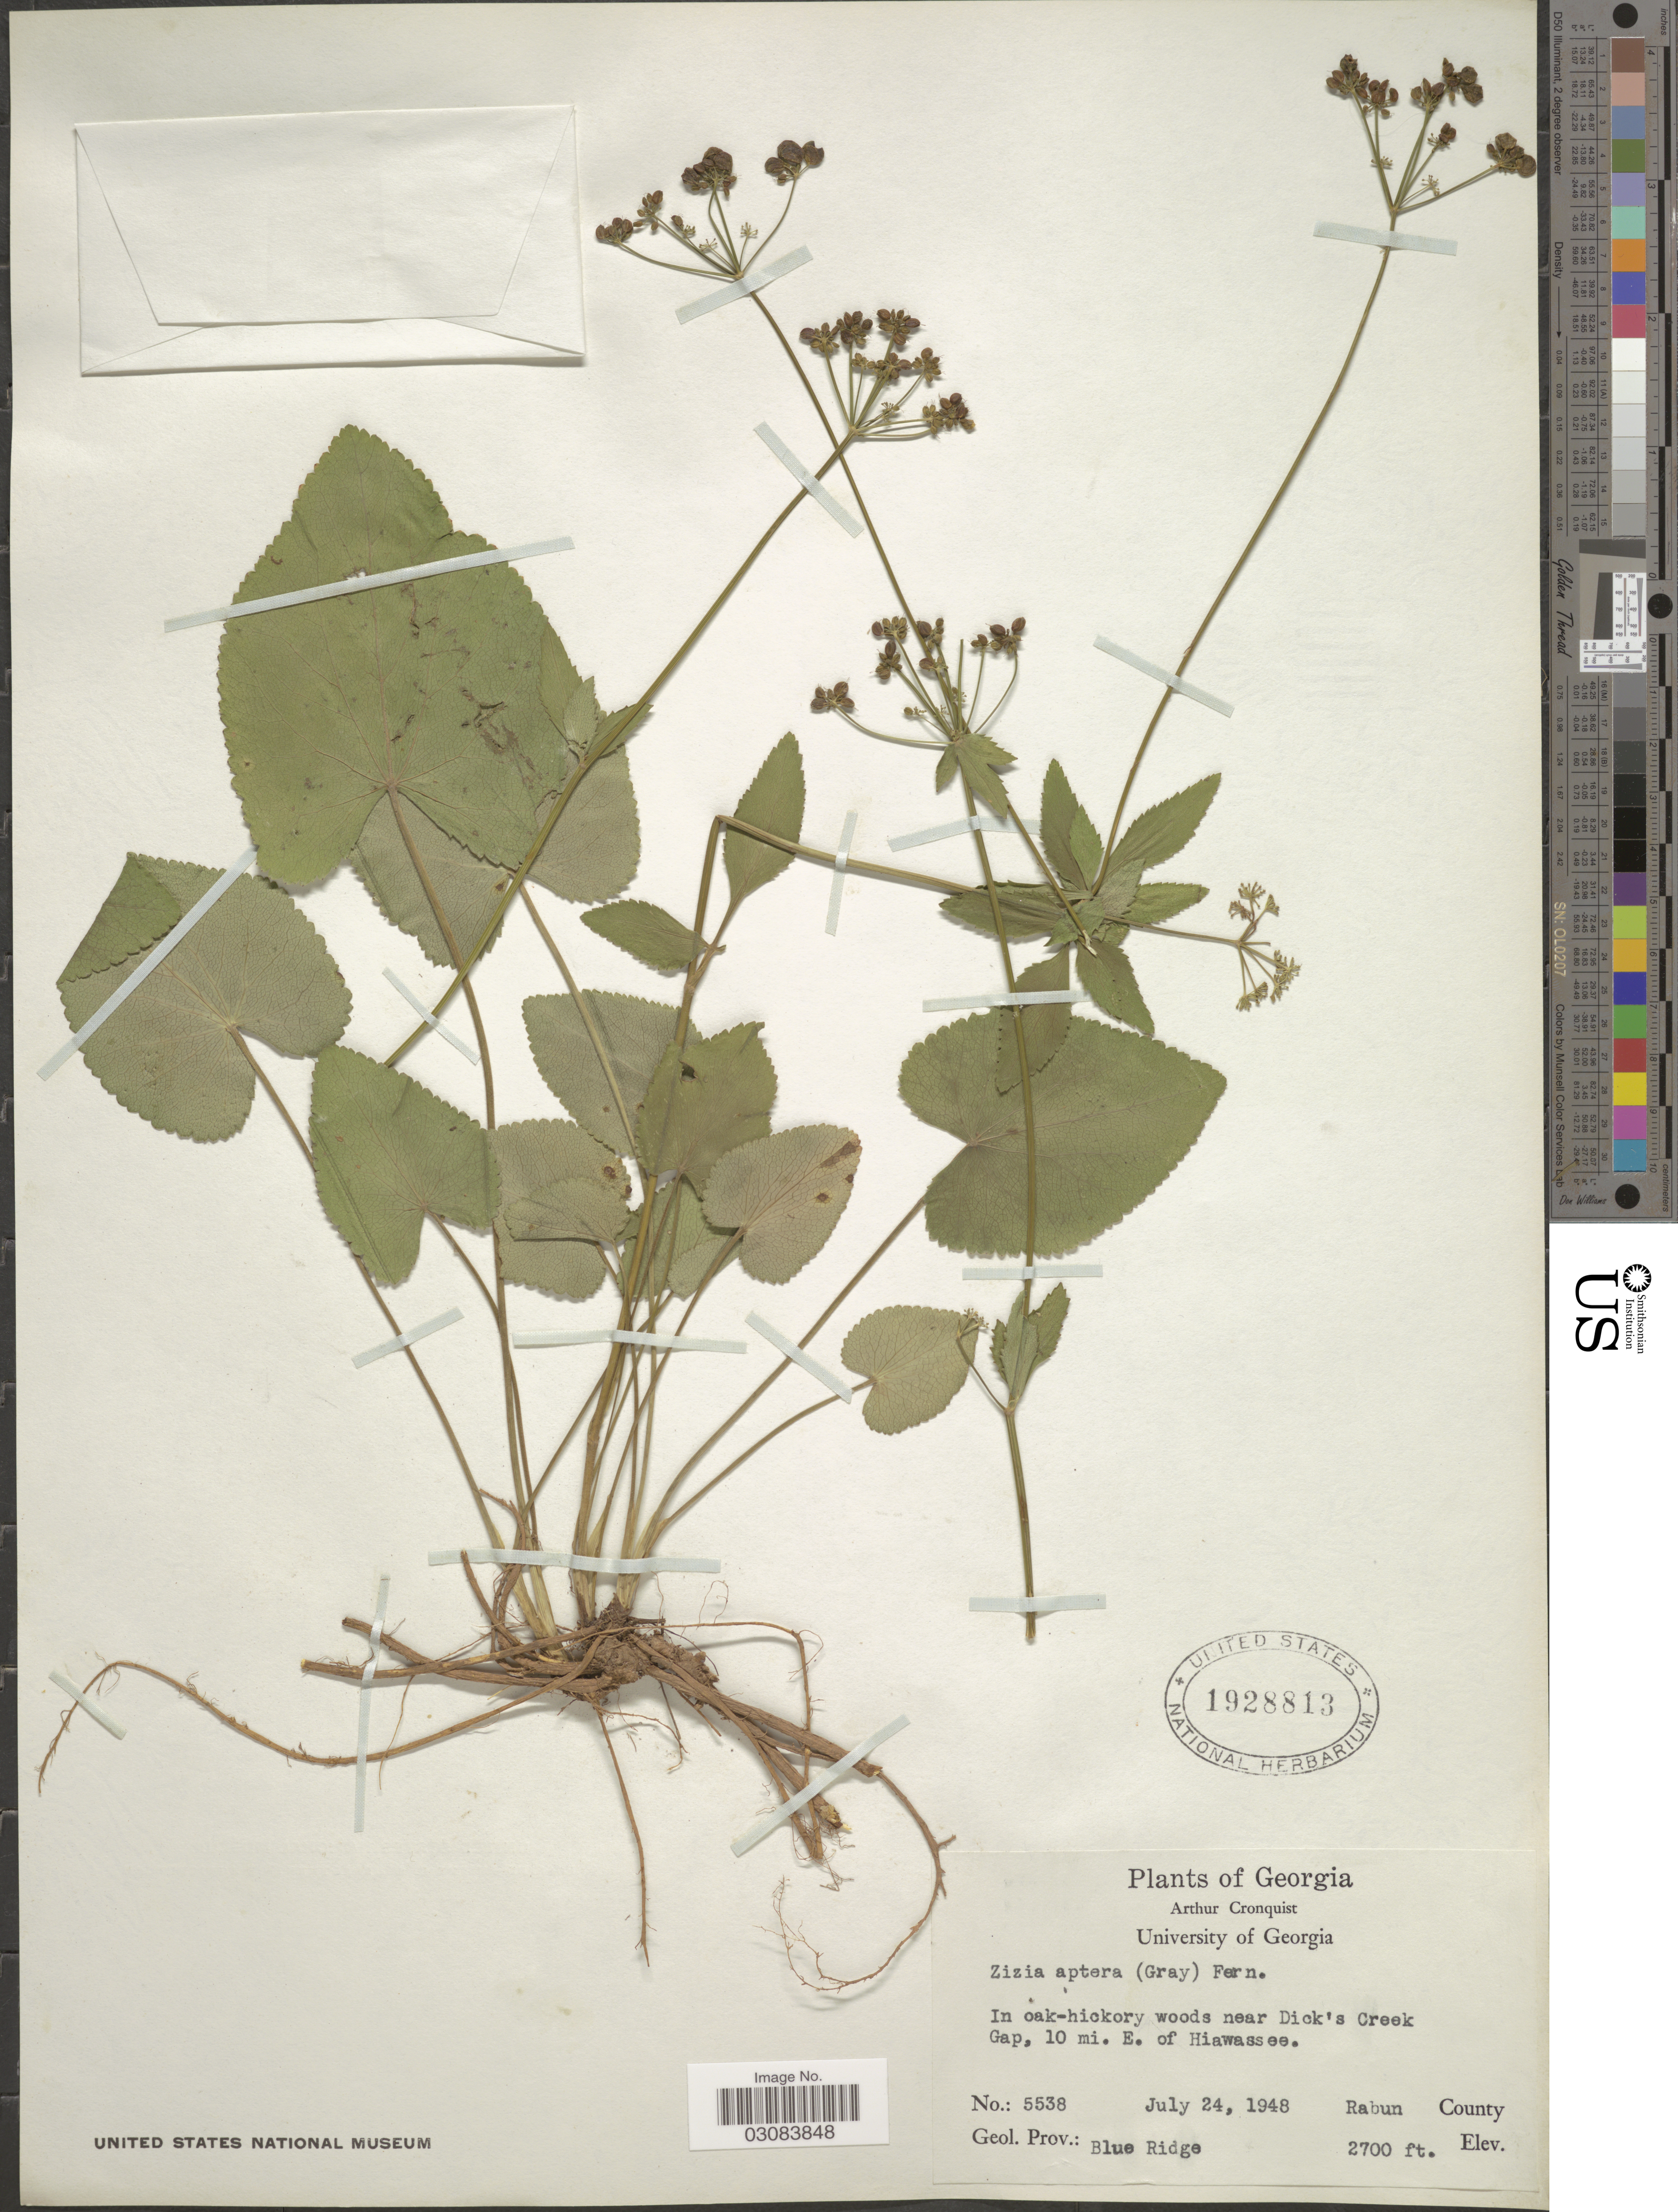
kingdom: Plantae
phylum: Tracheophyta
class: Magnoliopsida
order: Apiales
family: Apiaceae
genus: Zizia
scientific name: Zizia aptera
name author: (A. Gray) Fernald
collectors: A. J. Cronquist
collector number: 5538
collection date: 1948-07-24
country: United States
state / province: Georgia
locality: In oak-hickory woods near Dick's Creek Gap, 10 mi. E. of Hiawassee. Rabun County. Geol. Prov.: Blue Ridge.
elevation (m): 823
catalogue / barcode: US 1928813